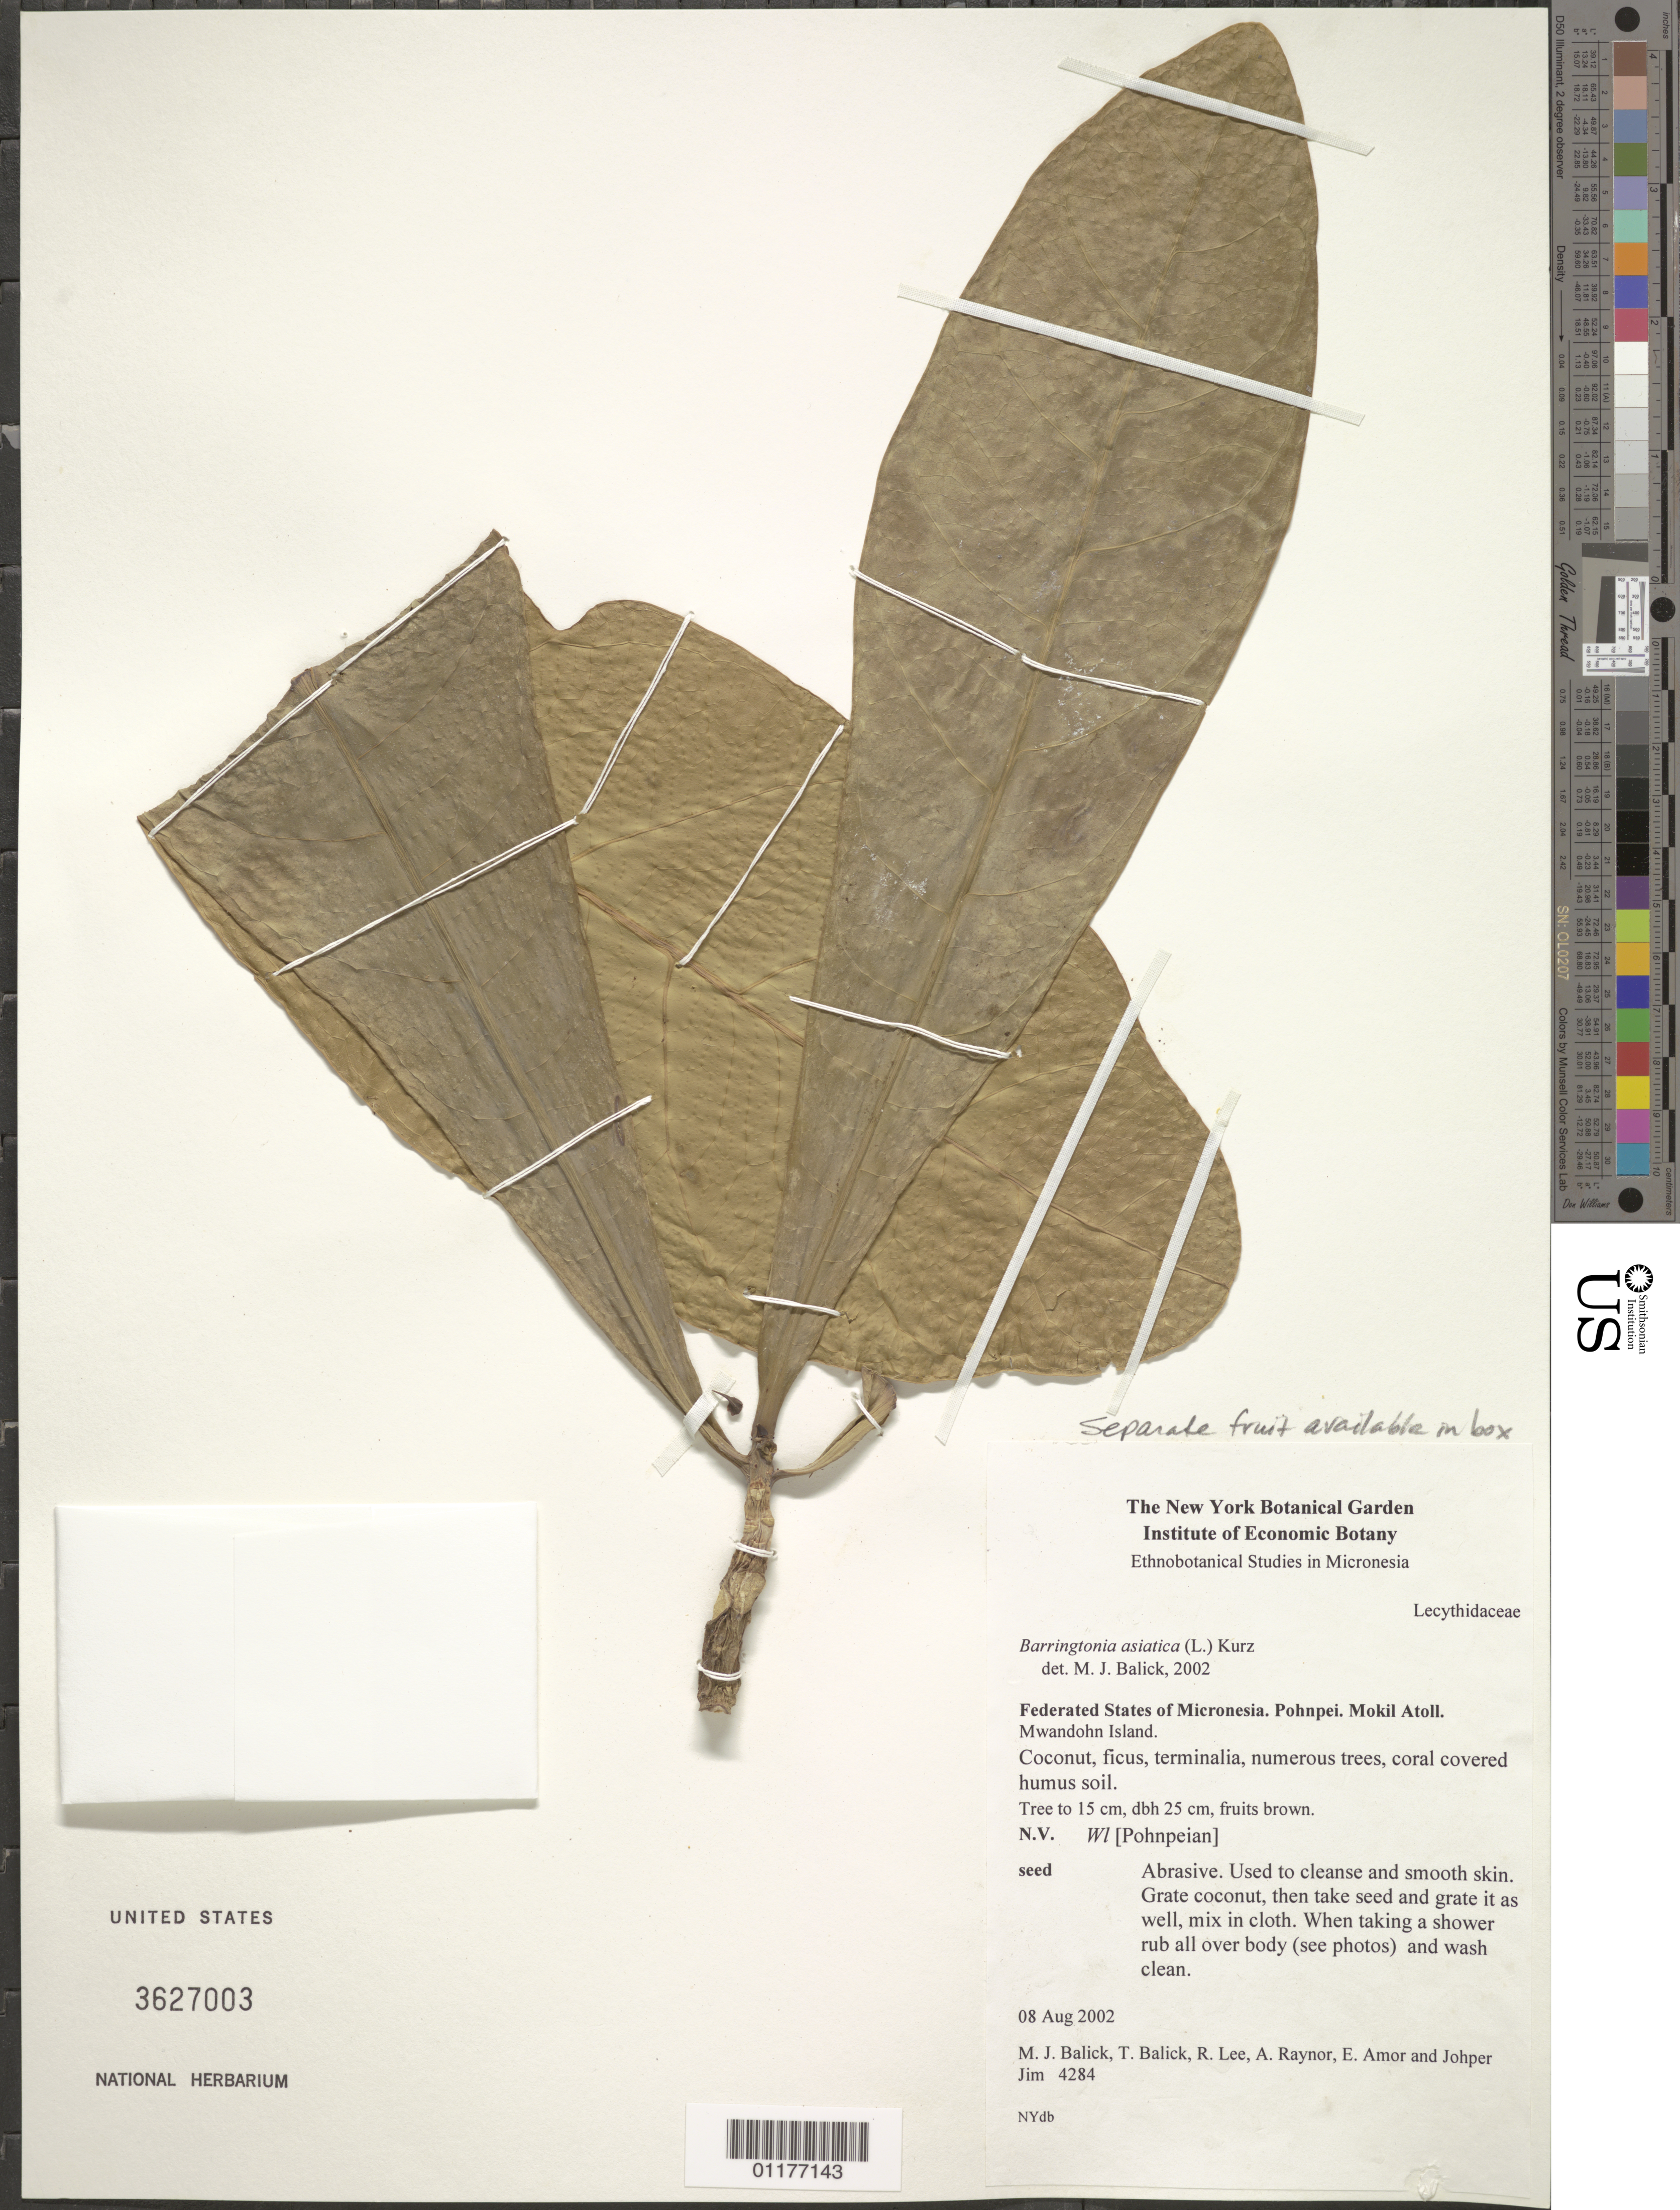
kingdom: Plantae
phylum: Tracheophyta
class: Magnoliopsida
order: Ericales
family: Lecythidaceae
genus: Barringtonia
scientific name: Barringtonia asiatica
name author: (L.) Kurz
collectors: M. J. Balick, T. Balick, R. Lee, A. Raynor, E. A. Amor & J. Jim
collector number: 4284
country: Micronesia, Federated States of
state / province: Pohnpei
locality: Mokil Atol, Mwandohn Island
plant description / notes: See fruit specimen in box.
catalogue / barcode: US 3627003